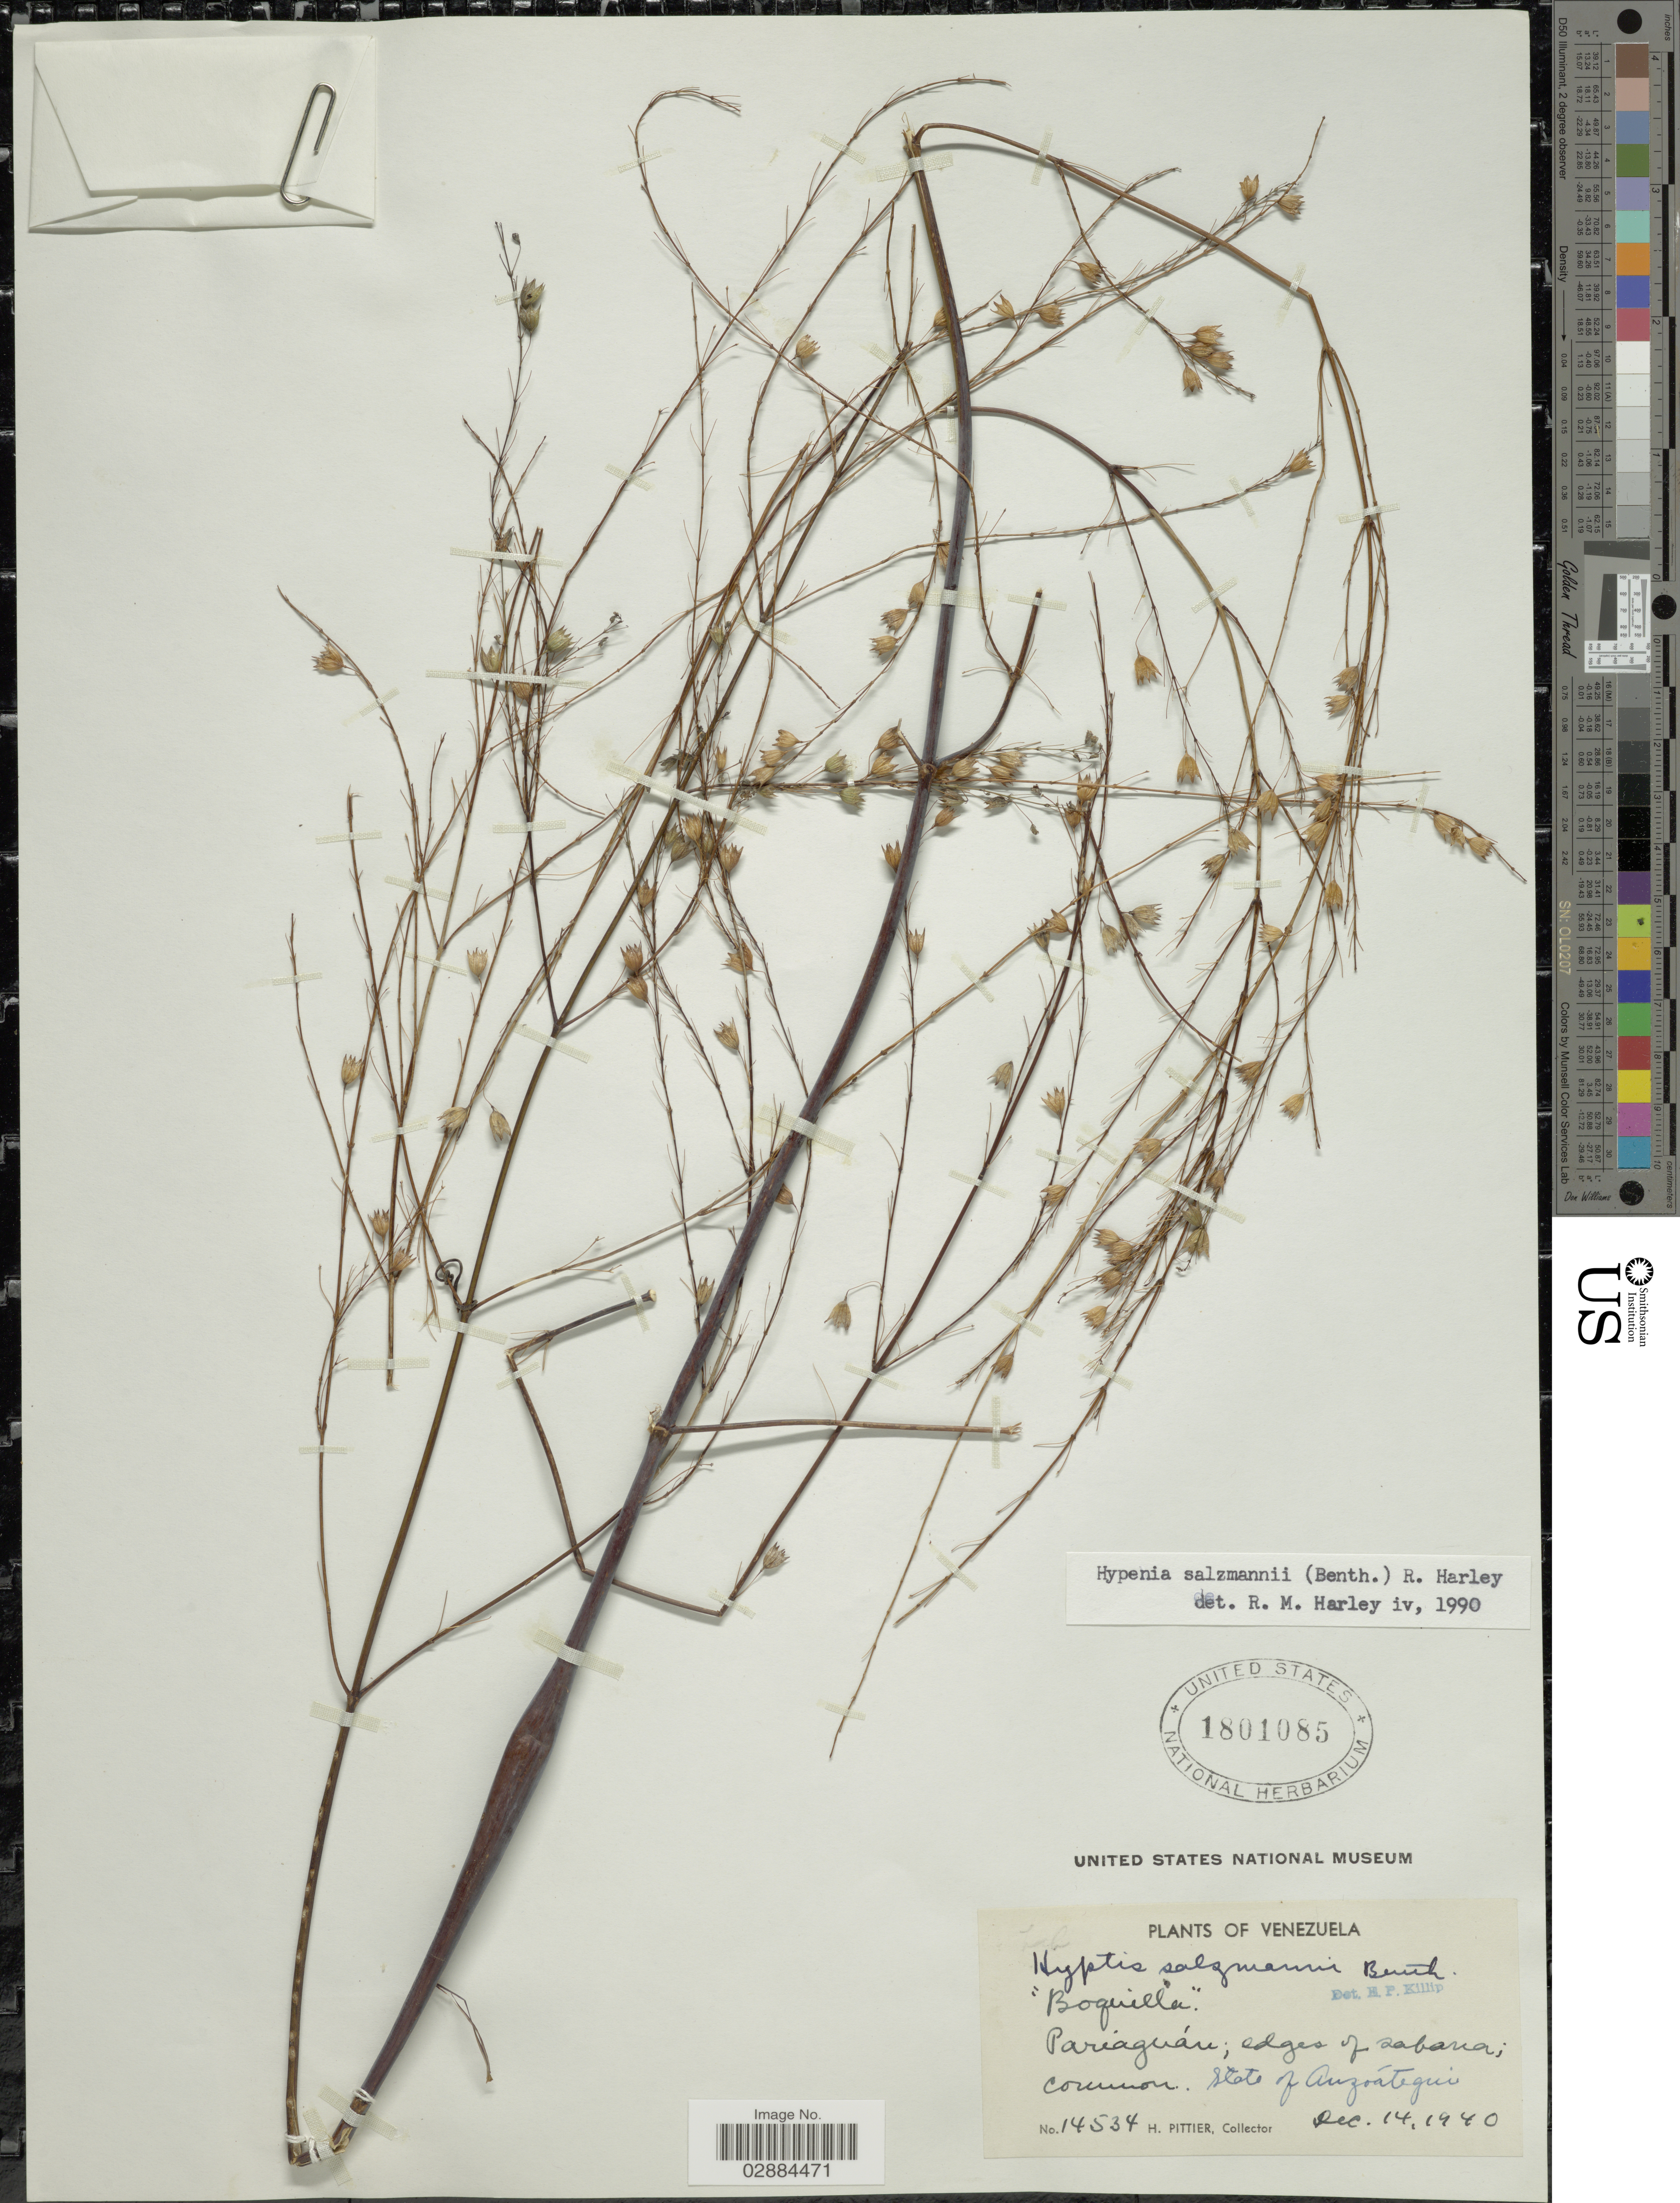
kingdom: Plantae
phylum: Tracheophyta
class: Magnoliopsida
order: Lamiales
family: Lamiaceae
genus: Hypenia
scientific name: Hypenia salzmannii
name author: (Benth.) Harley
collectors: H. F. Pittier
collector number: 14534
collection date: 1940-12-14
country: Venezuela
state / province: Anzoategui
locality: Pariaguári; edge of sabana, common, State of Anzoátegui.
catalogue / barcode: US 1801085